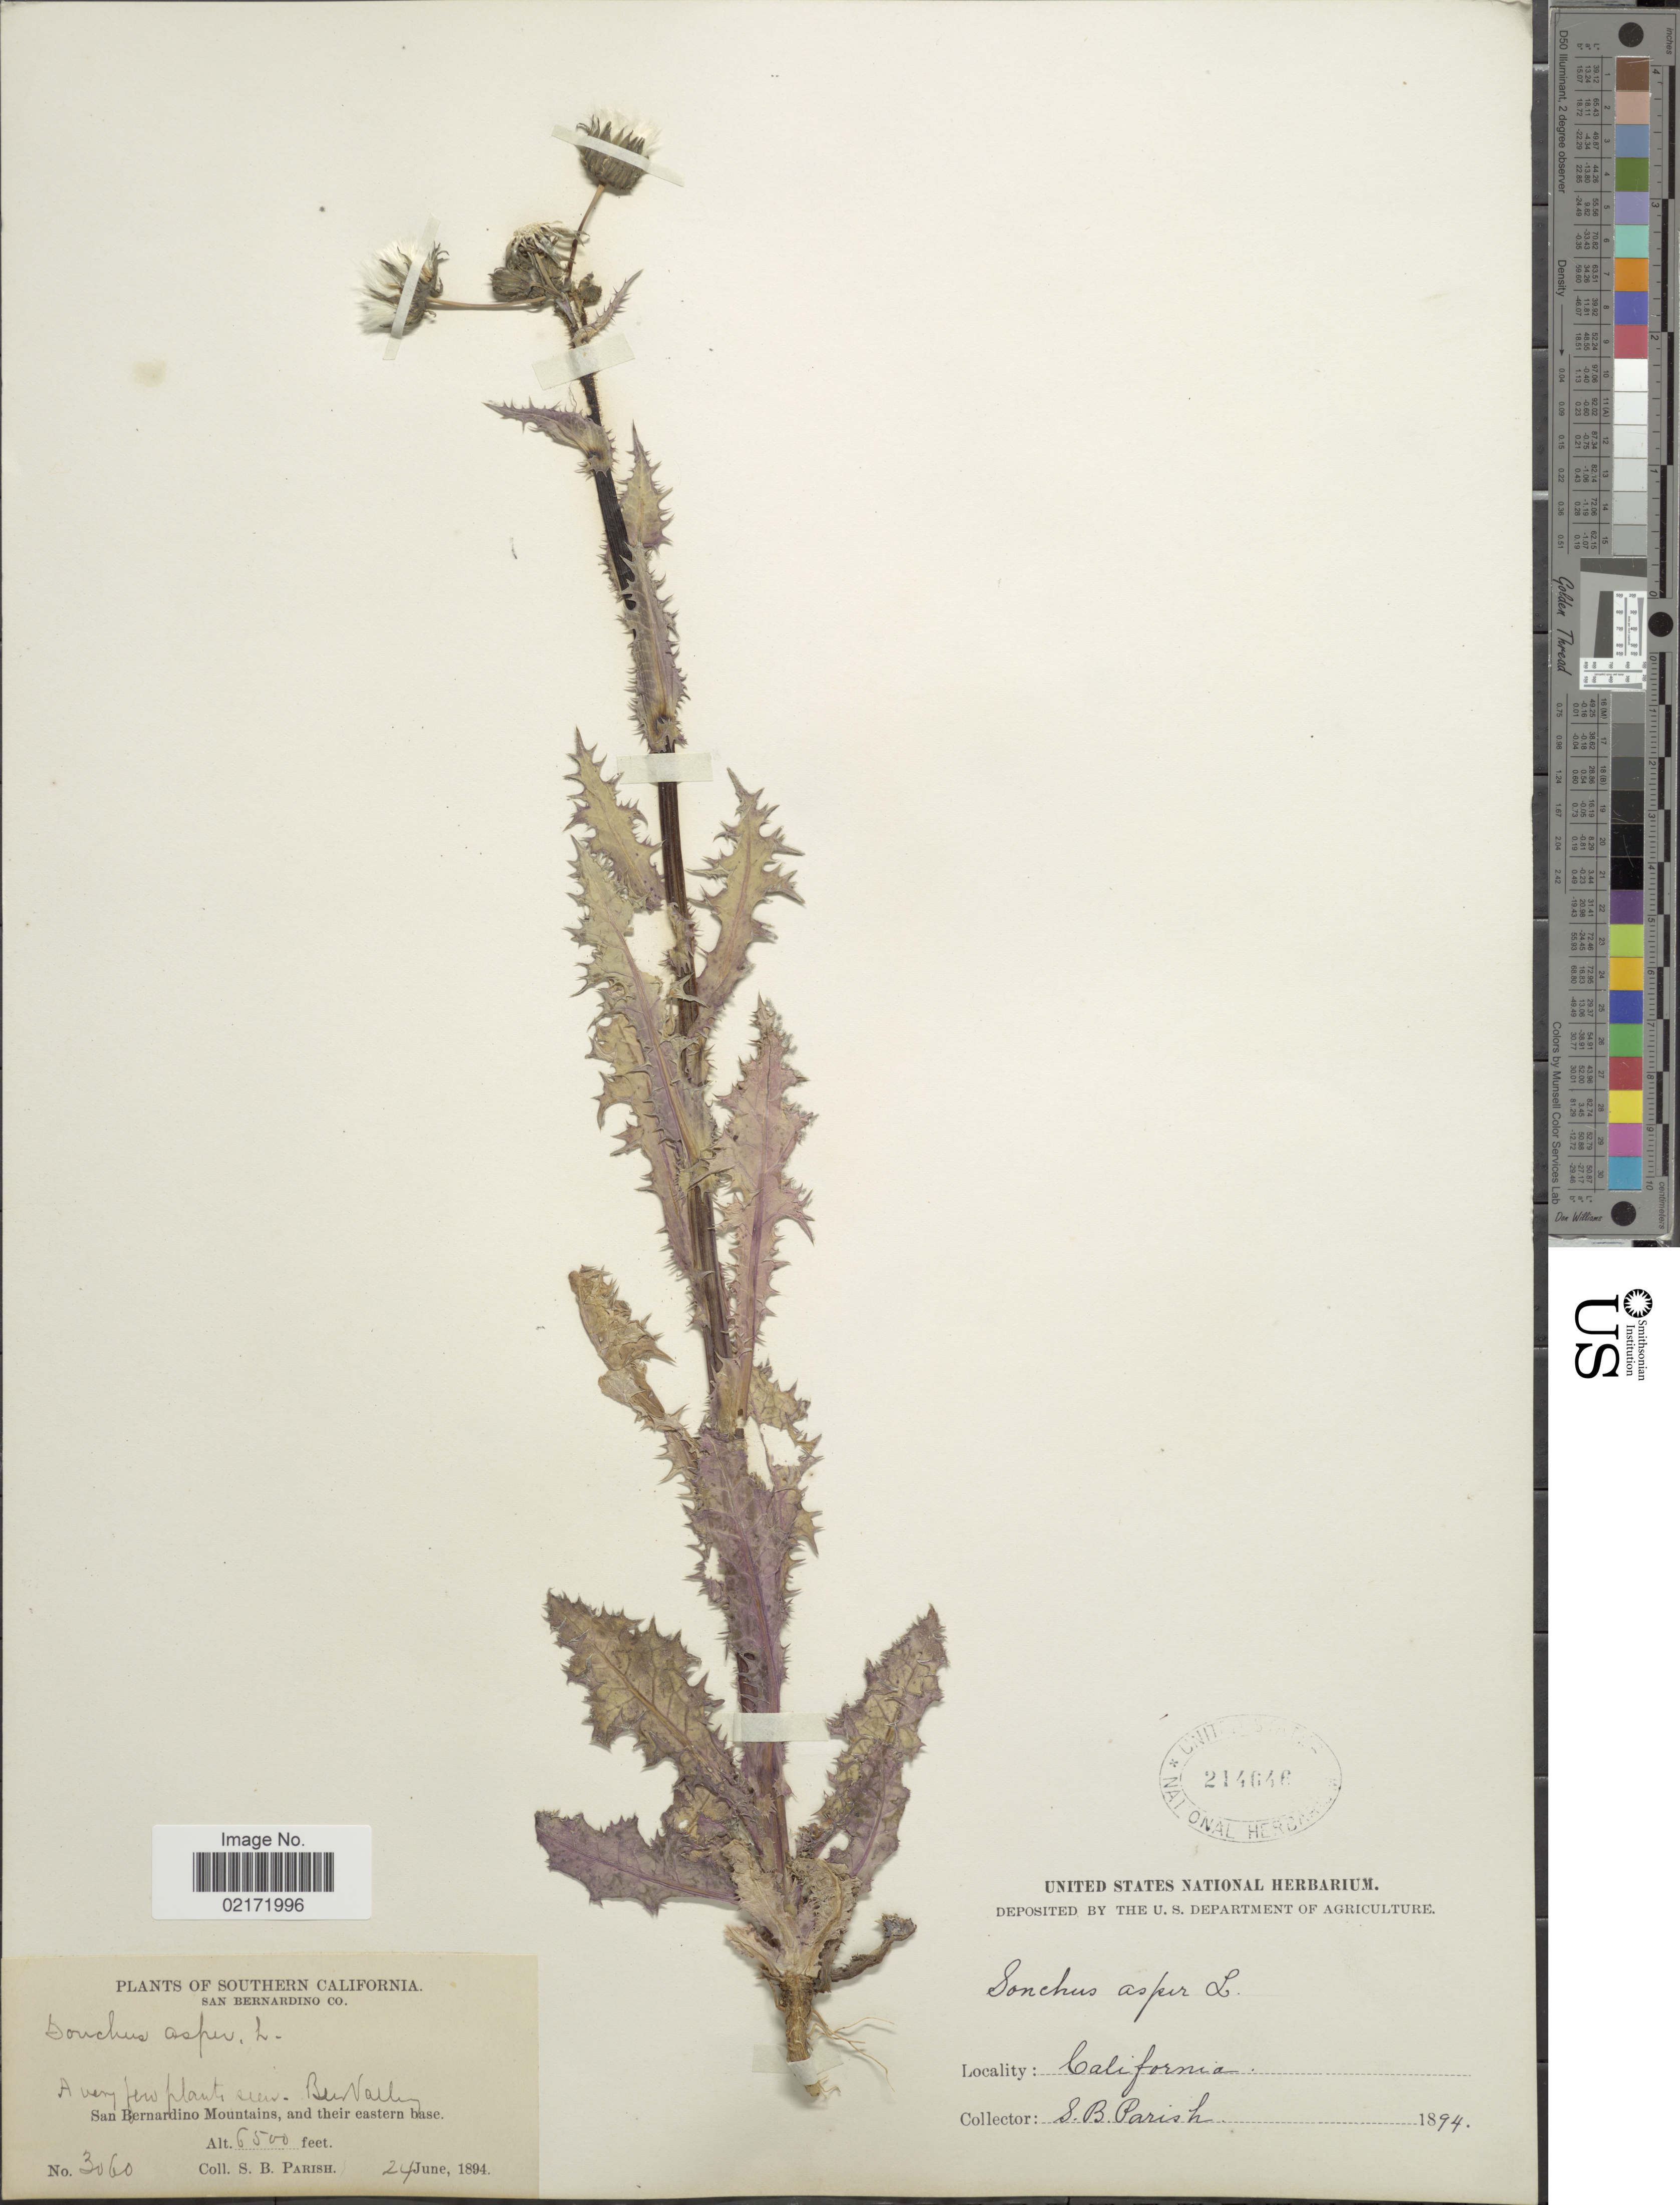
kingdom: Plantae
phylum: Tracheophyta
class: Magnoliopsida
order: Asterales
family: Asteraceae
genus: Sonchus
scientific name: Sonchus asper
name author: (L.) Hill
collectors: S. B. Parish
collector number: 3060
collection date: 1894-06-24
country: United States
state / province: California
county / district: San Bernardino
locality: Southern California, Bear Valley, San Bernardino Mountains, and their eastern base.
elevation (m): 1981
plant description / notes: Corrected "near Beer Valley" to "Bear Valley". Removed "San Bernardino Co." from Precise Locality field and added to County field.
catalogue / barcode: US 214646